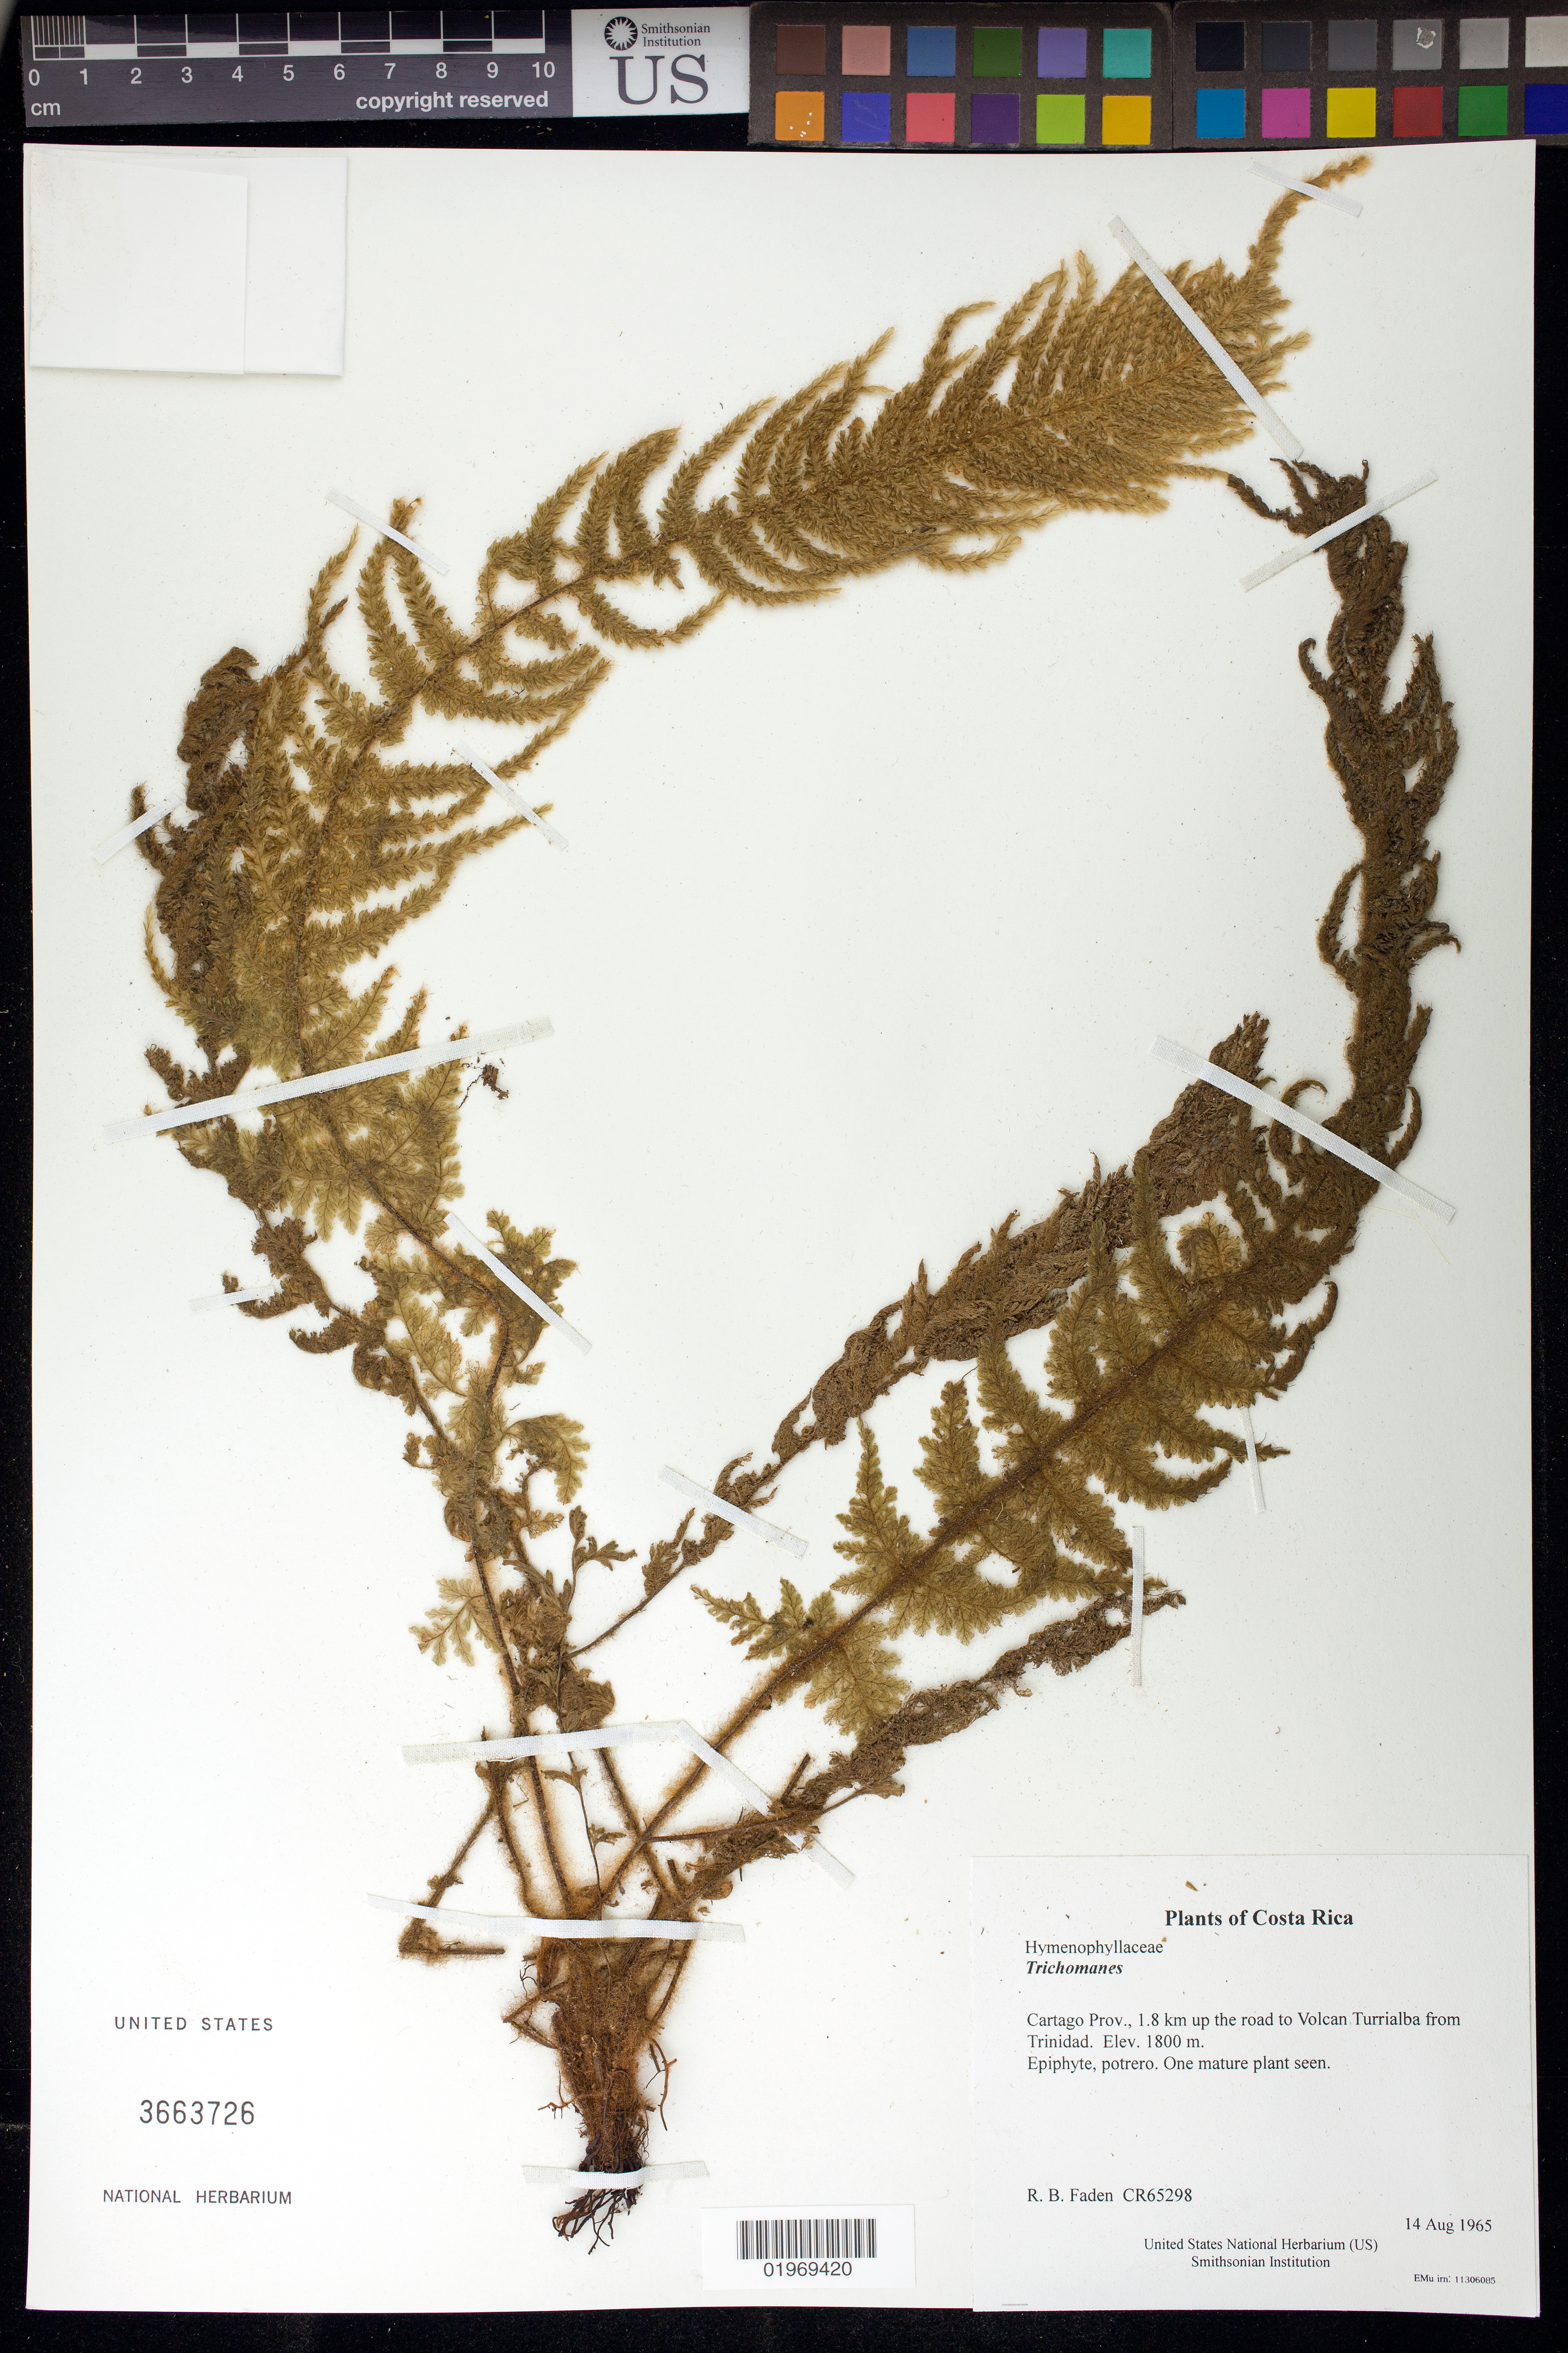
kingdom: Plantae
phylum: Tracheophyta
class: Polypodiopsida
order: Hymenophyllales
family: Hymenophyllaceae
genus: Trichomanes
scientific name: Trichomanes sp.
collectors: R. B. Faden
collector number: CR65298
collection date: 1965-08-14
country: Costa Rica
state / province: Cartago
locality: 1.8 km up the road to Volcan Turrialba from Trinidad.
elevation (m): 1800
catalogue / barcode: US 3663726